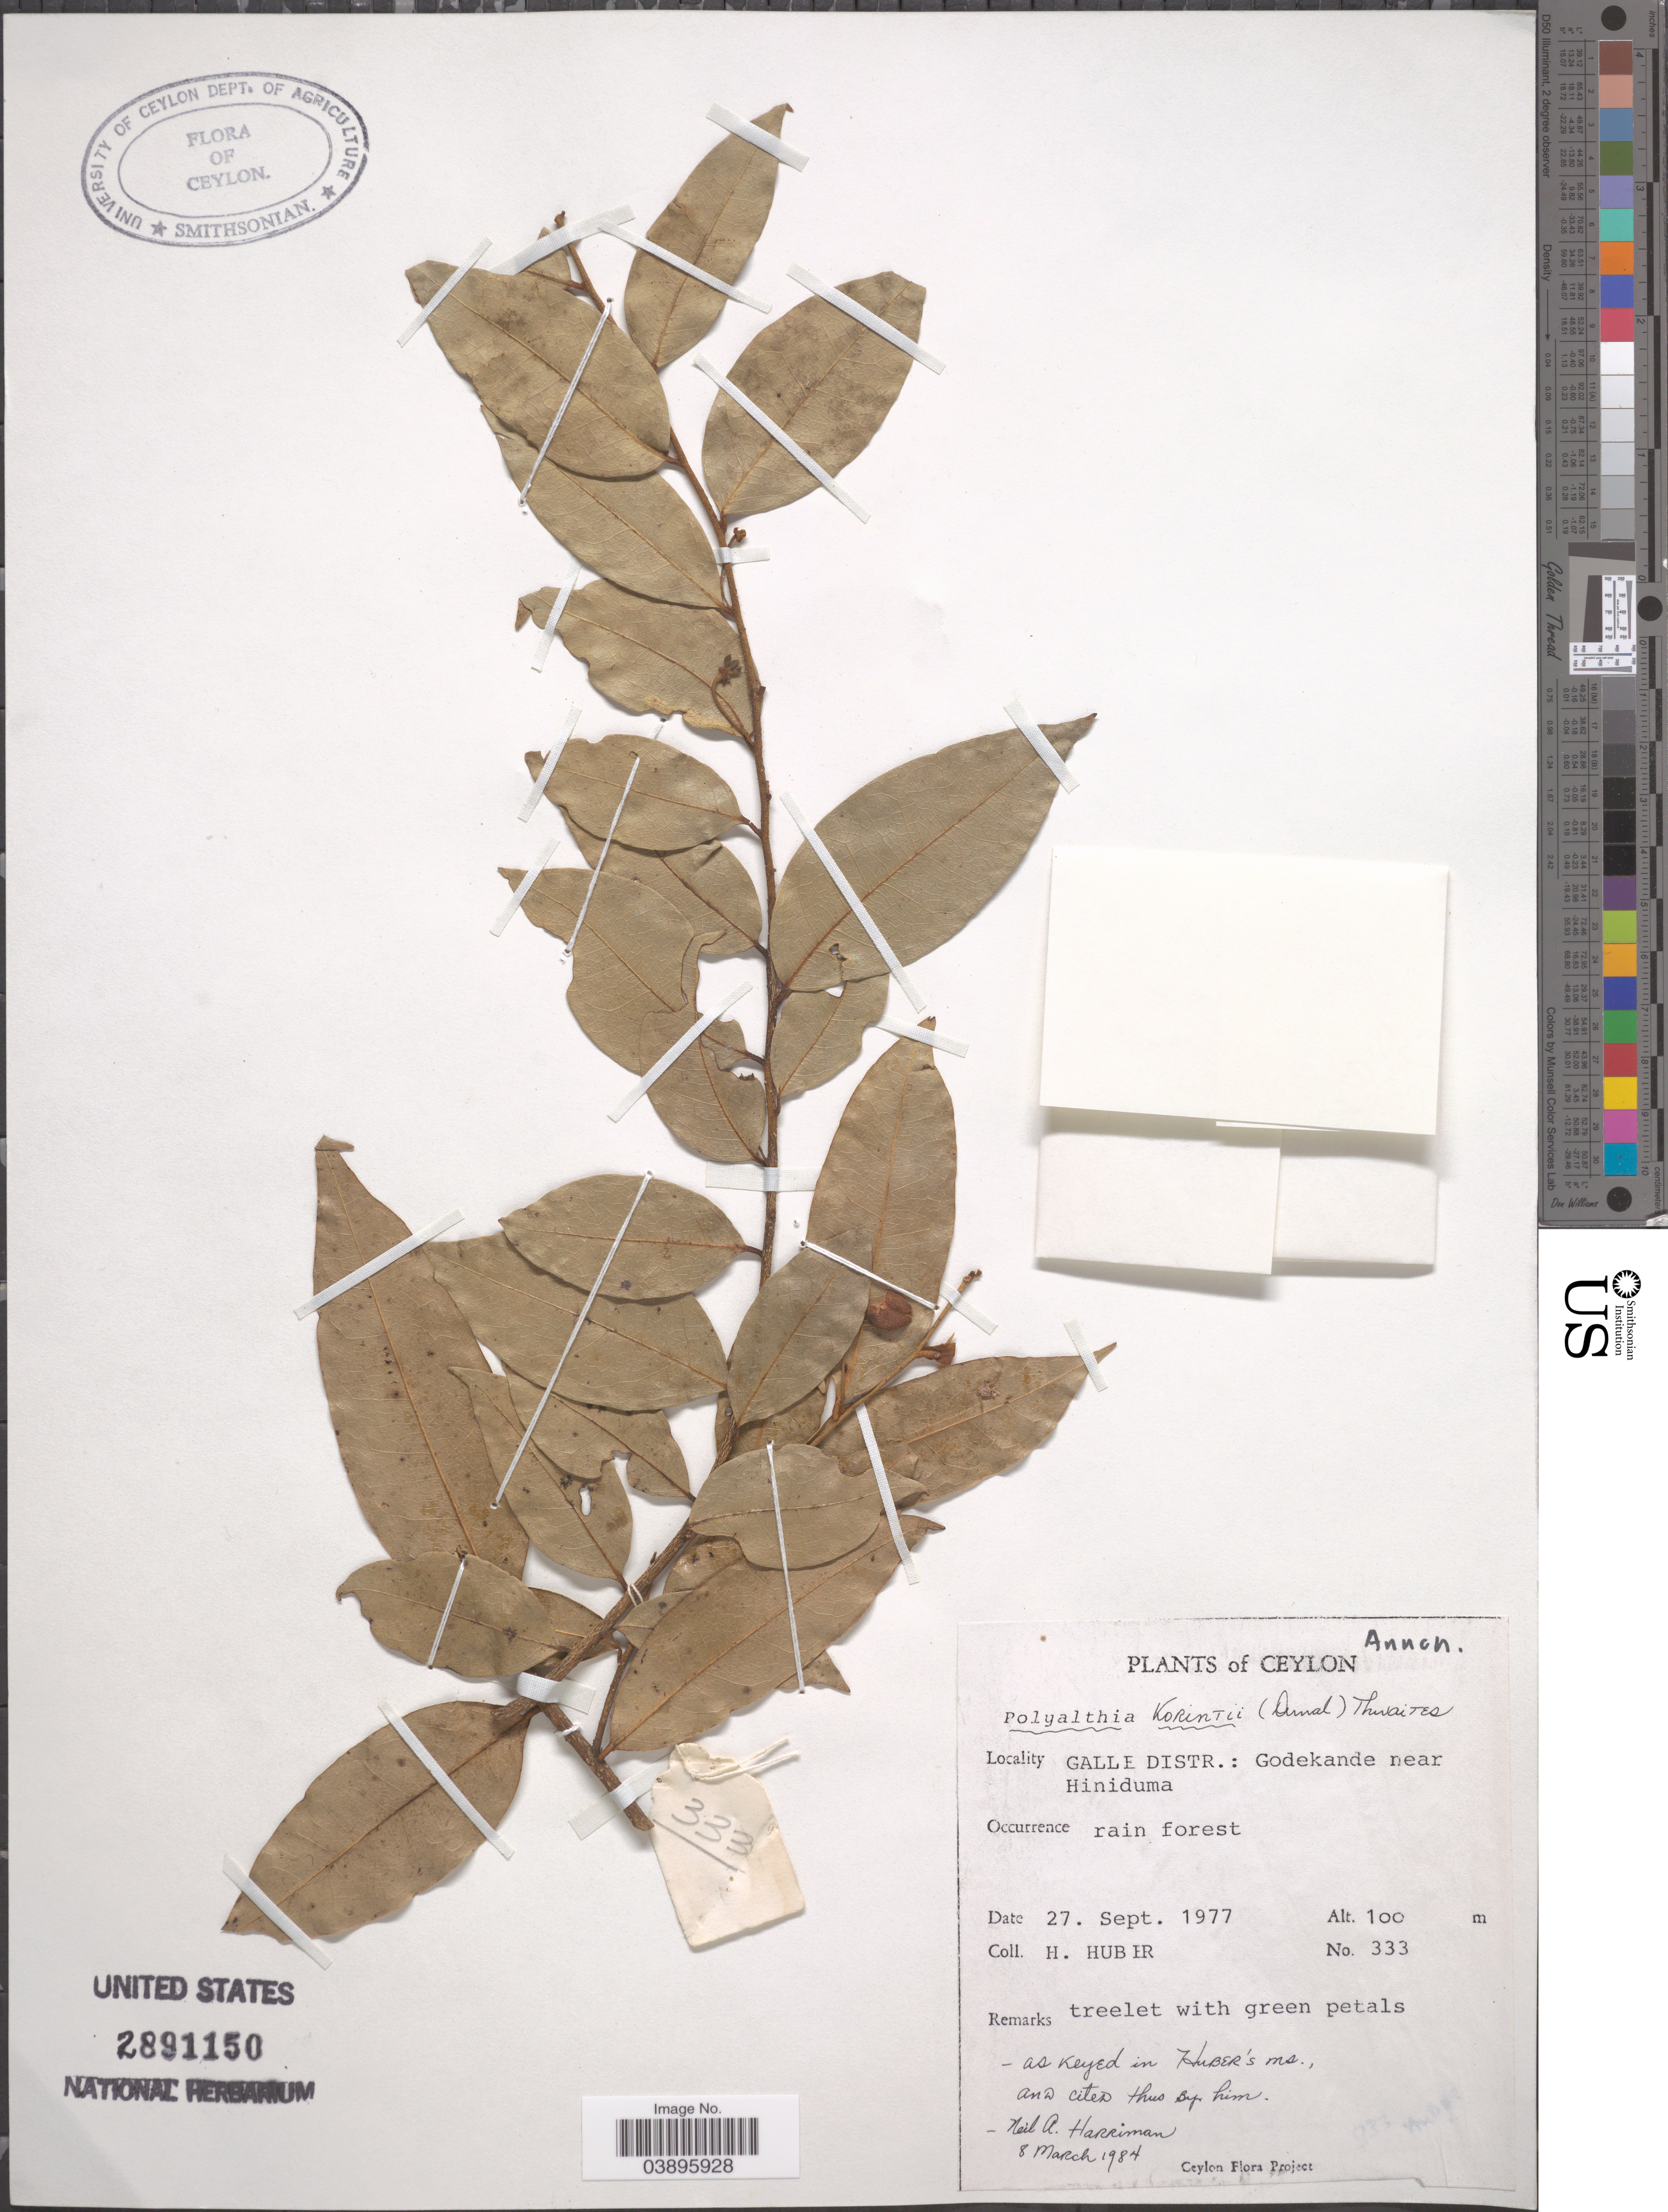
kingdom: Plantae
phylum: Tracheophyta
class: Magnoliopsida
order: Magnoliales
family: Annonaceae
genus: Polyalthia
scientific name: Polyalthia korinti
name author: (Dunal) Thwaites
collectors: H. Huber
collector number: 333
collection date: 1977-09-27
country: Sri Lanka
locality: Ceylon. Galle Distr.: Godekande near Hiniduma.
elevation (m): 100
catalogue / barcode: US 2891150